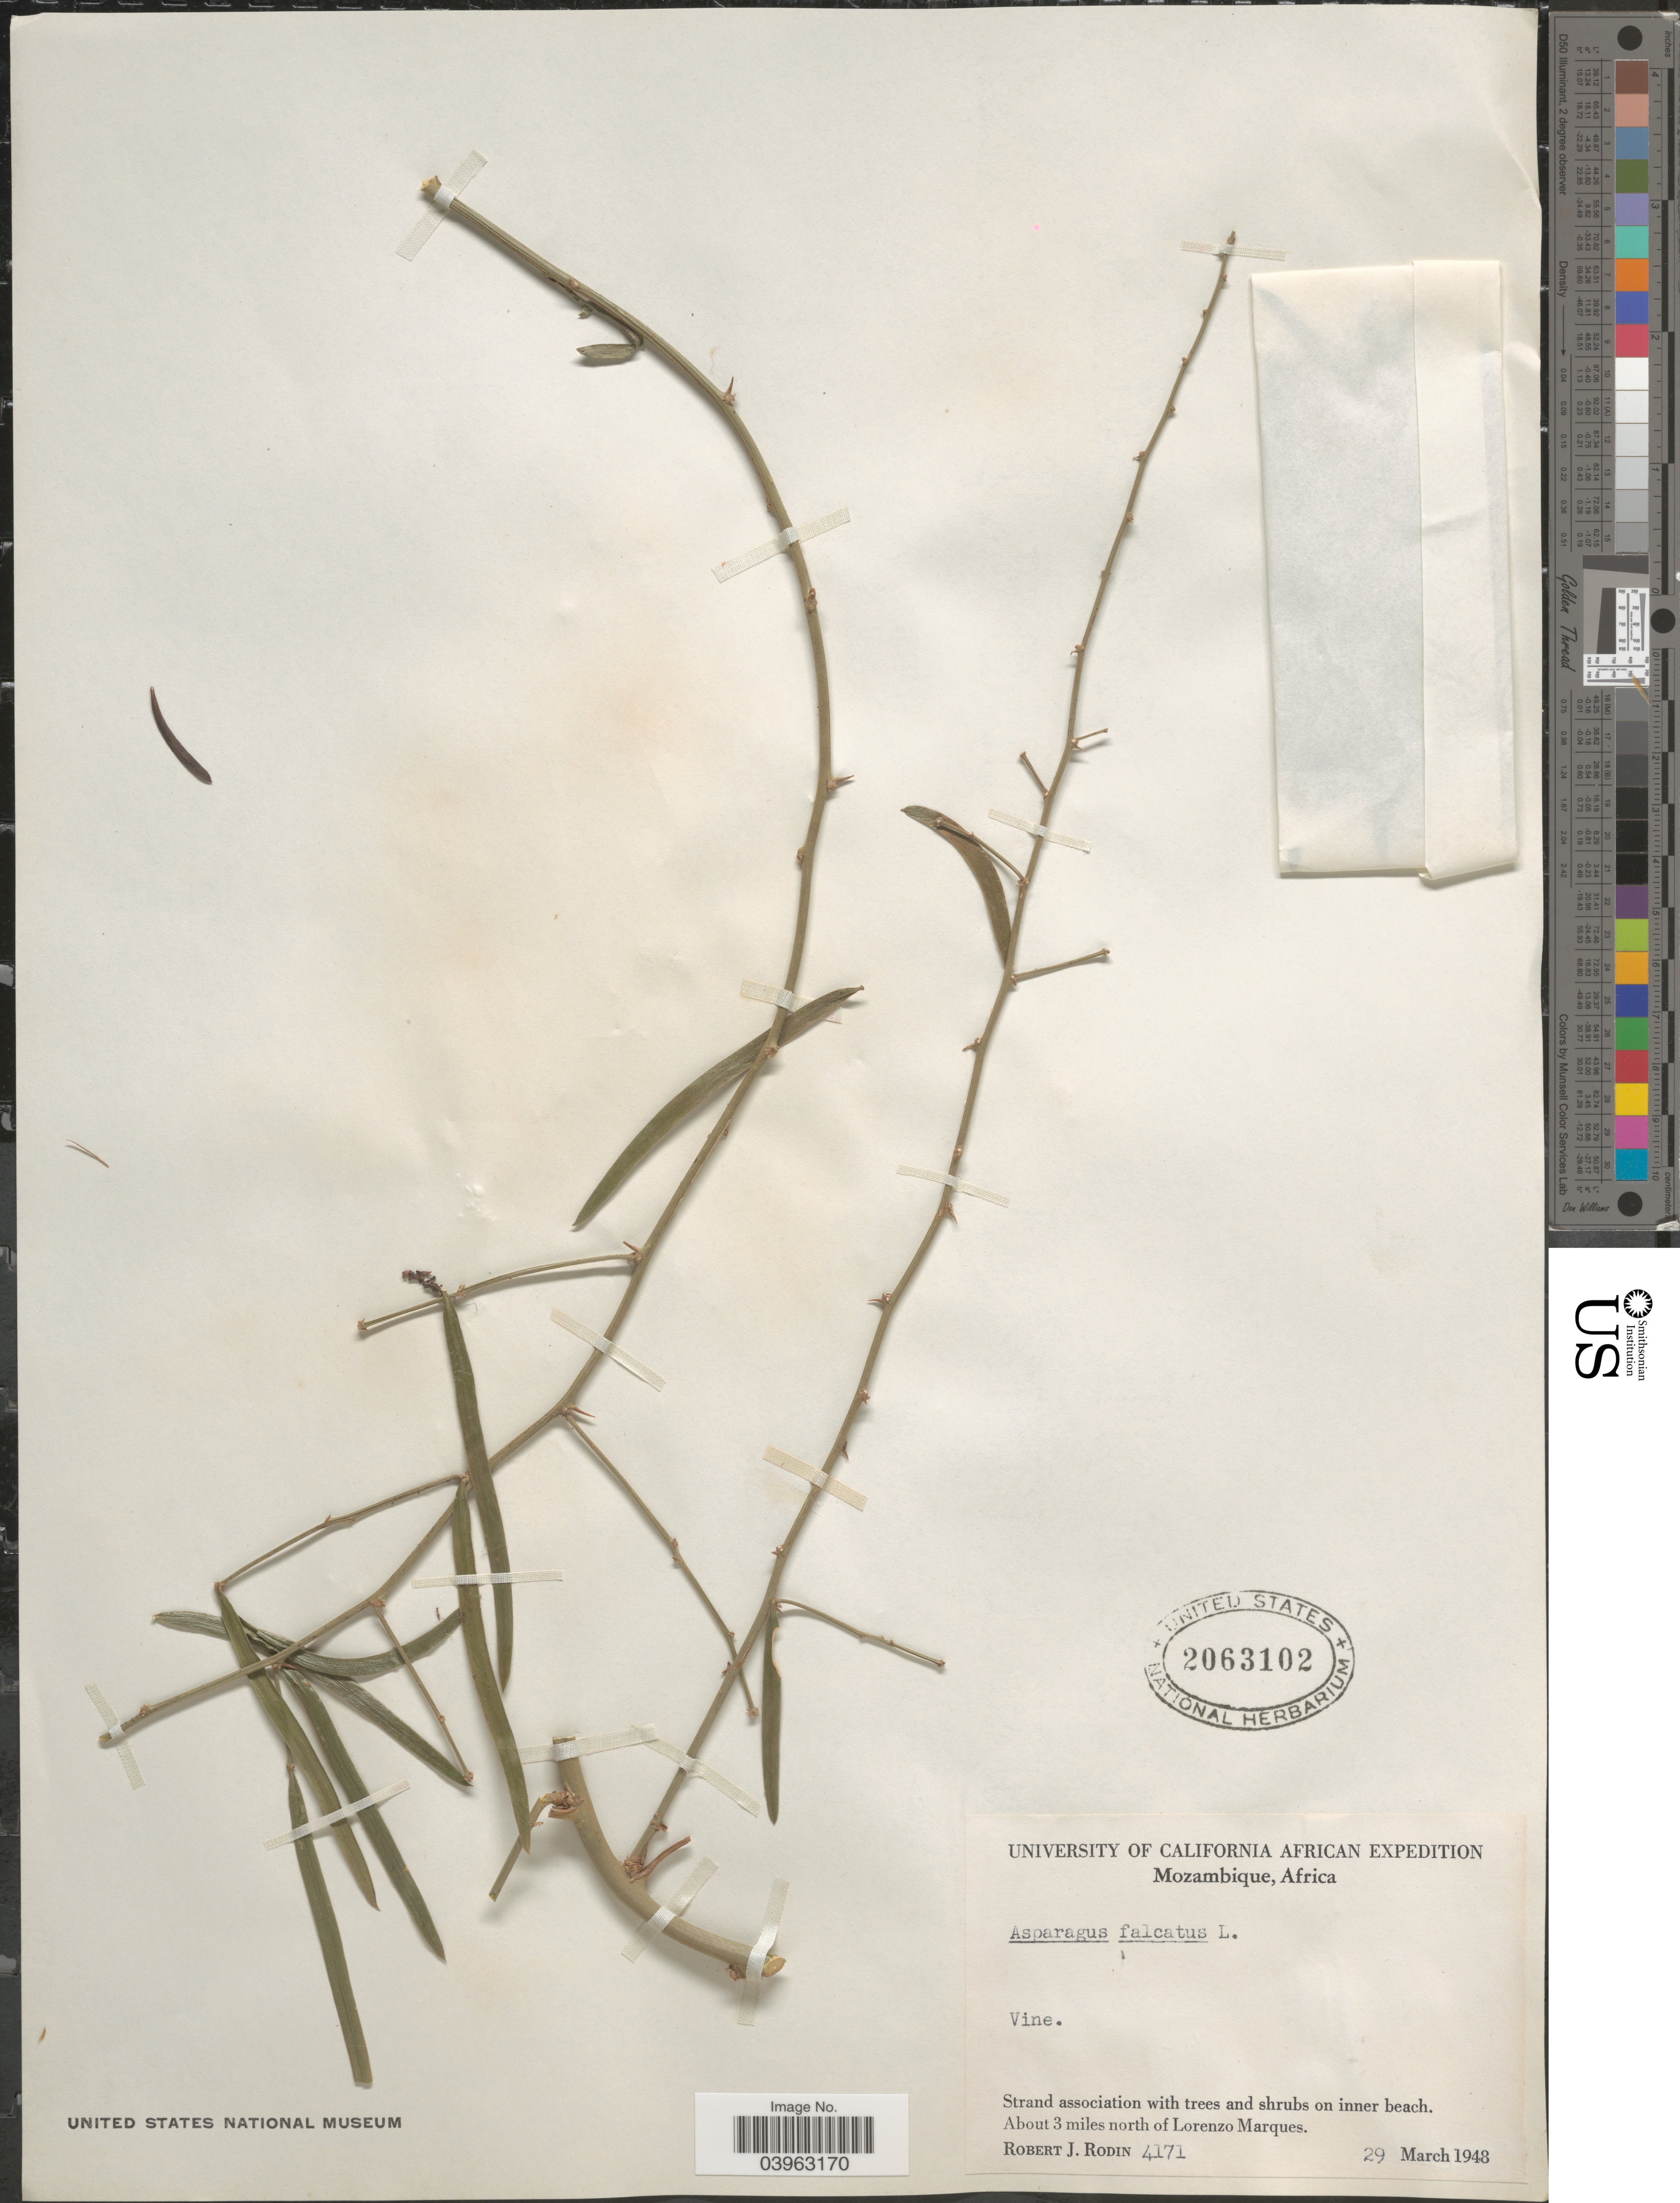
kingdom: Plantae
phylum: Tracheophyta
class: Liliopsida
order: Asparagales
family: Asparagaceae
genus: Asparagus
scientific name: Asparagus falcatus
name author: L.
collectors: R. J. Rodin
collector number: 4171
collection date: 1948-03-29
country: Mozambique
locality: About 3 miles north of Lorenzo Marques.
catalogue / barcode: US 2063102